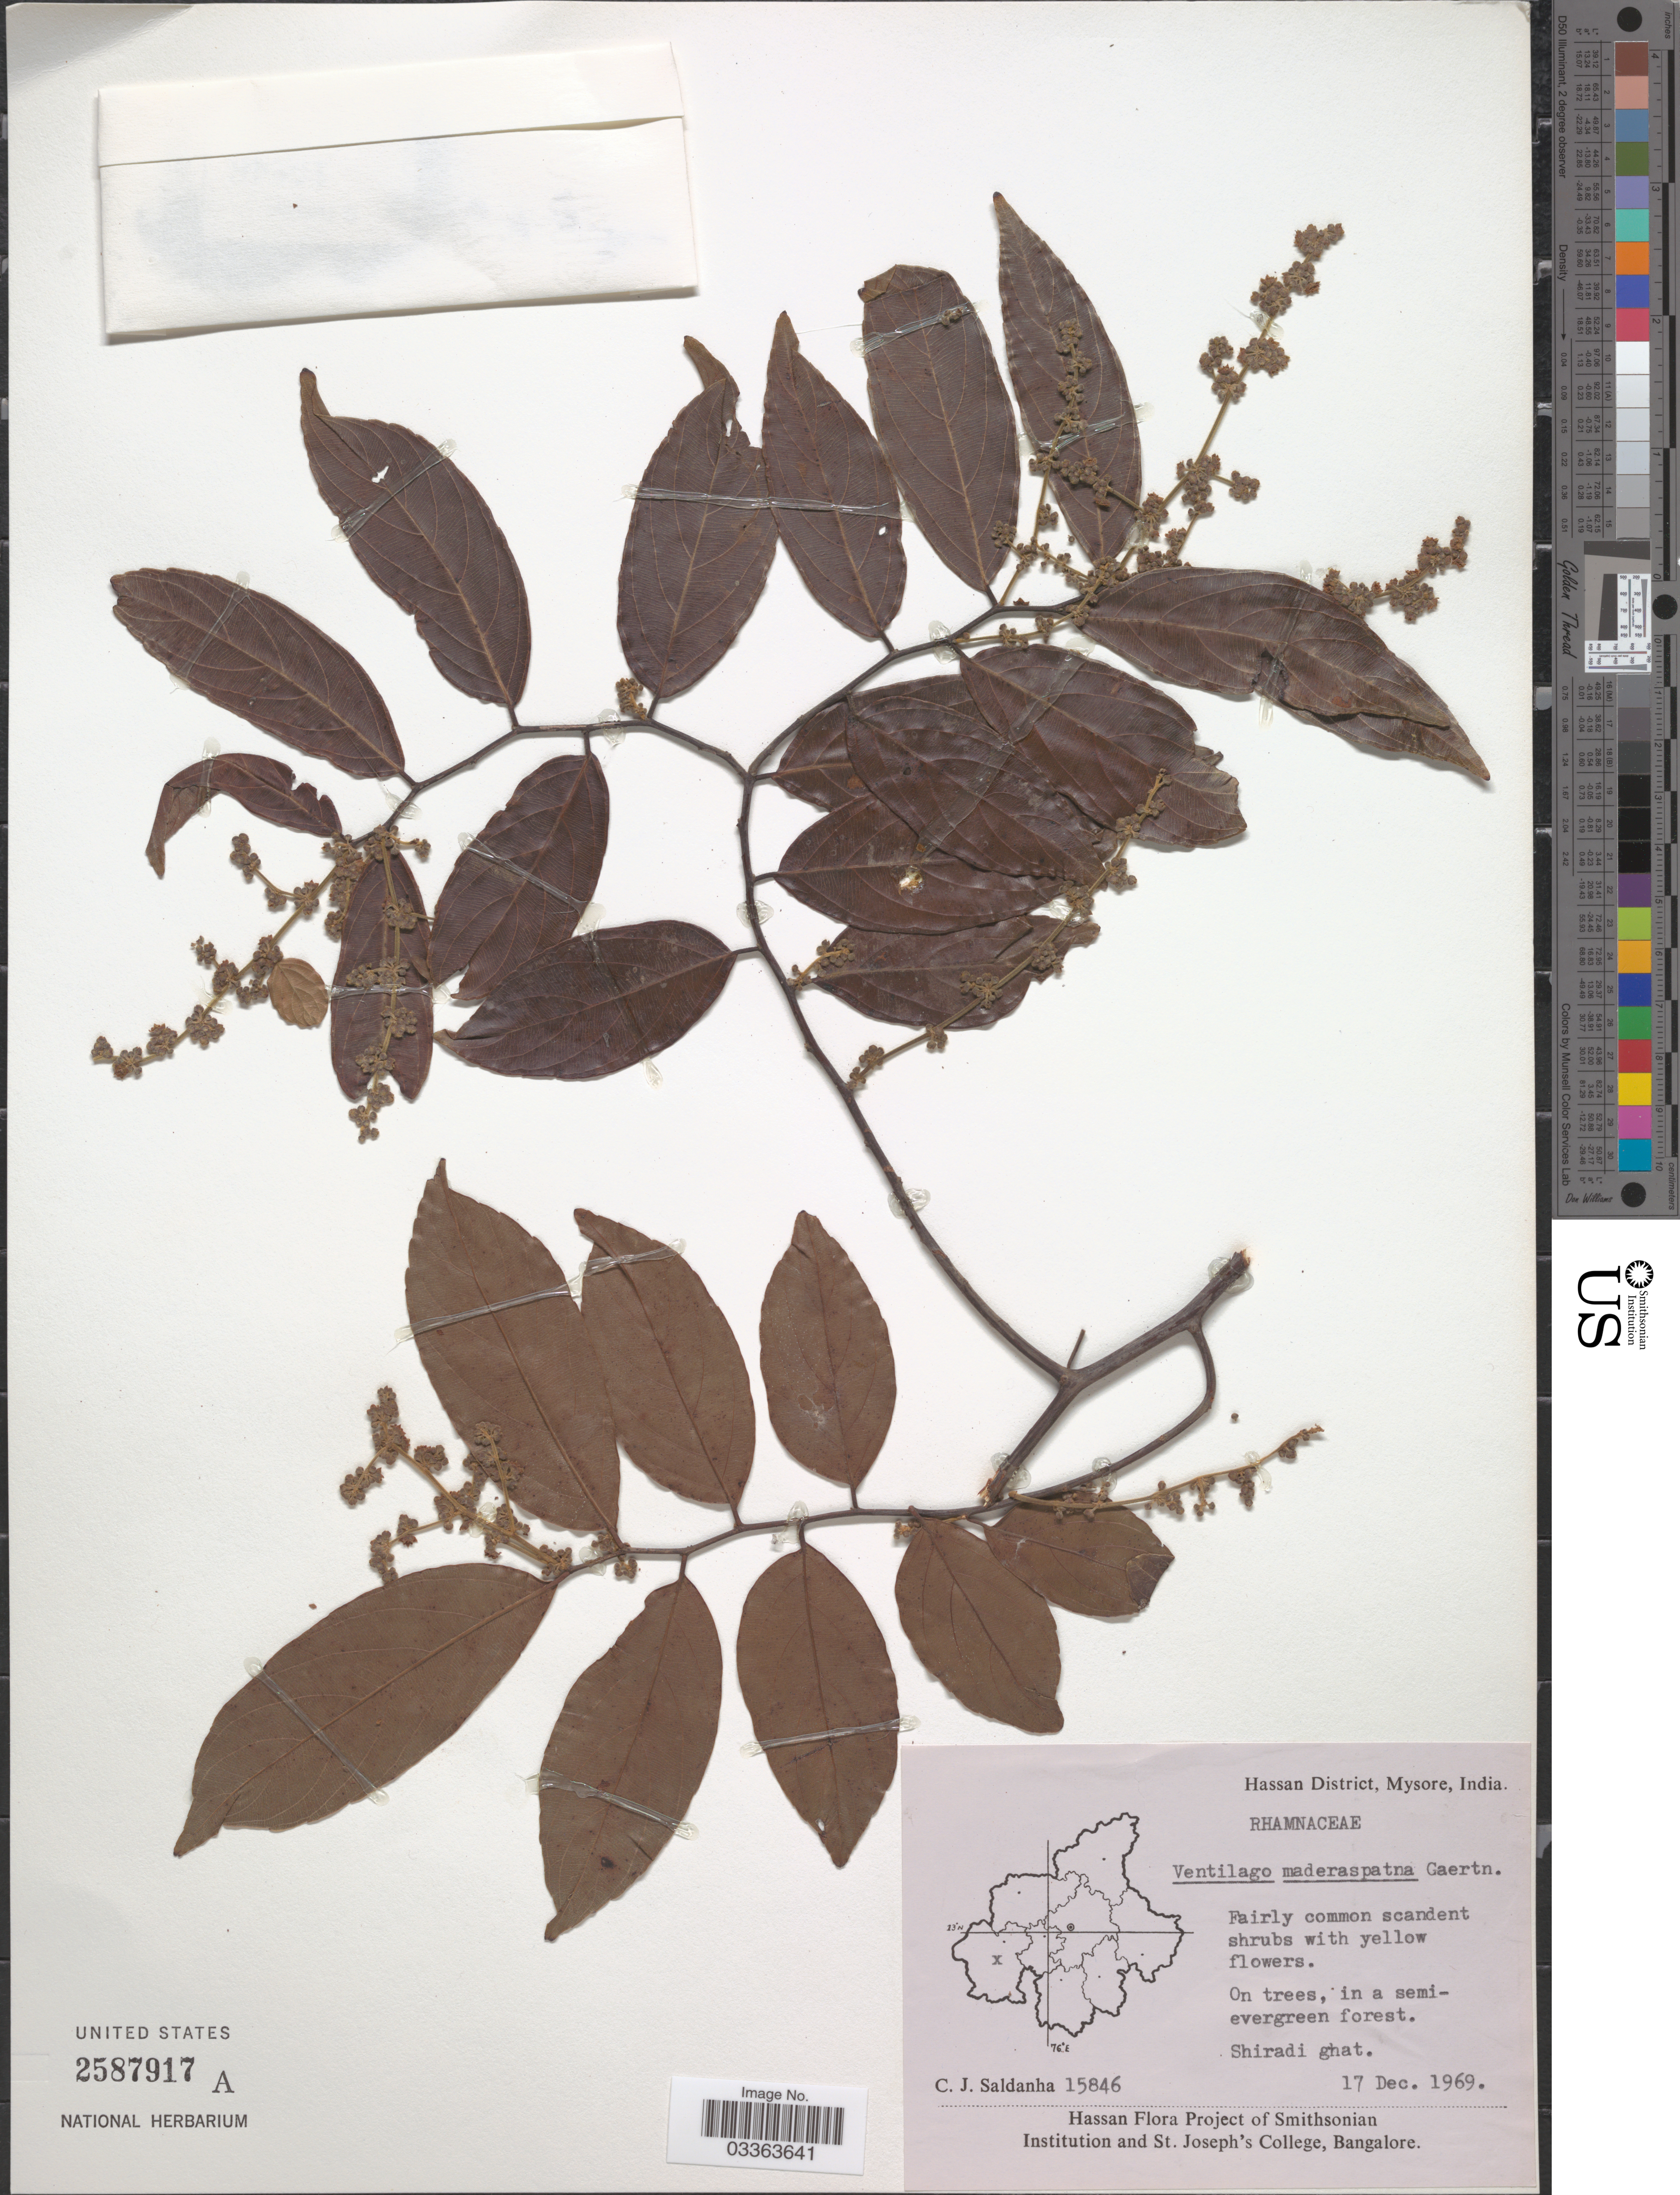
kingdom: Plantae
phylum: Tracheophyta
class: Magnoliopsida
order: Rosales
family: Rhamnaceae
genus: Ventilago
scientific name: Ventilago madraspatana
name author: Gaertn.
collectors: C. J. Saldanha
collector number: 15846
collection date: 1969-12-17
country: India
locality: Hassan District, Mysore. Shiradi ghat.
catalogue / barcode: US 2587917A